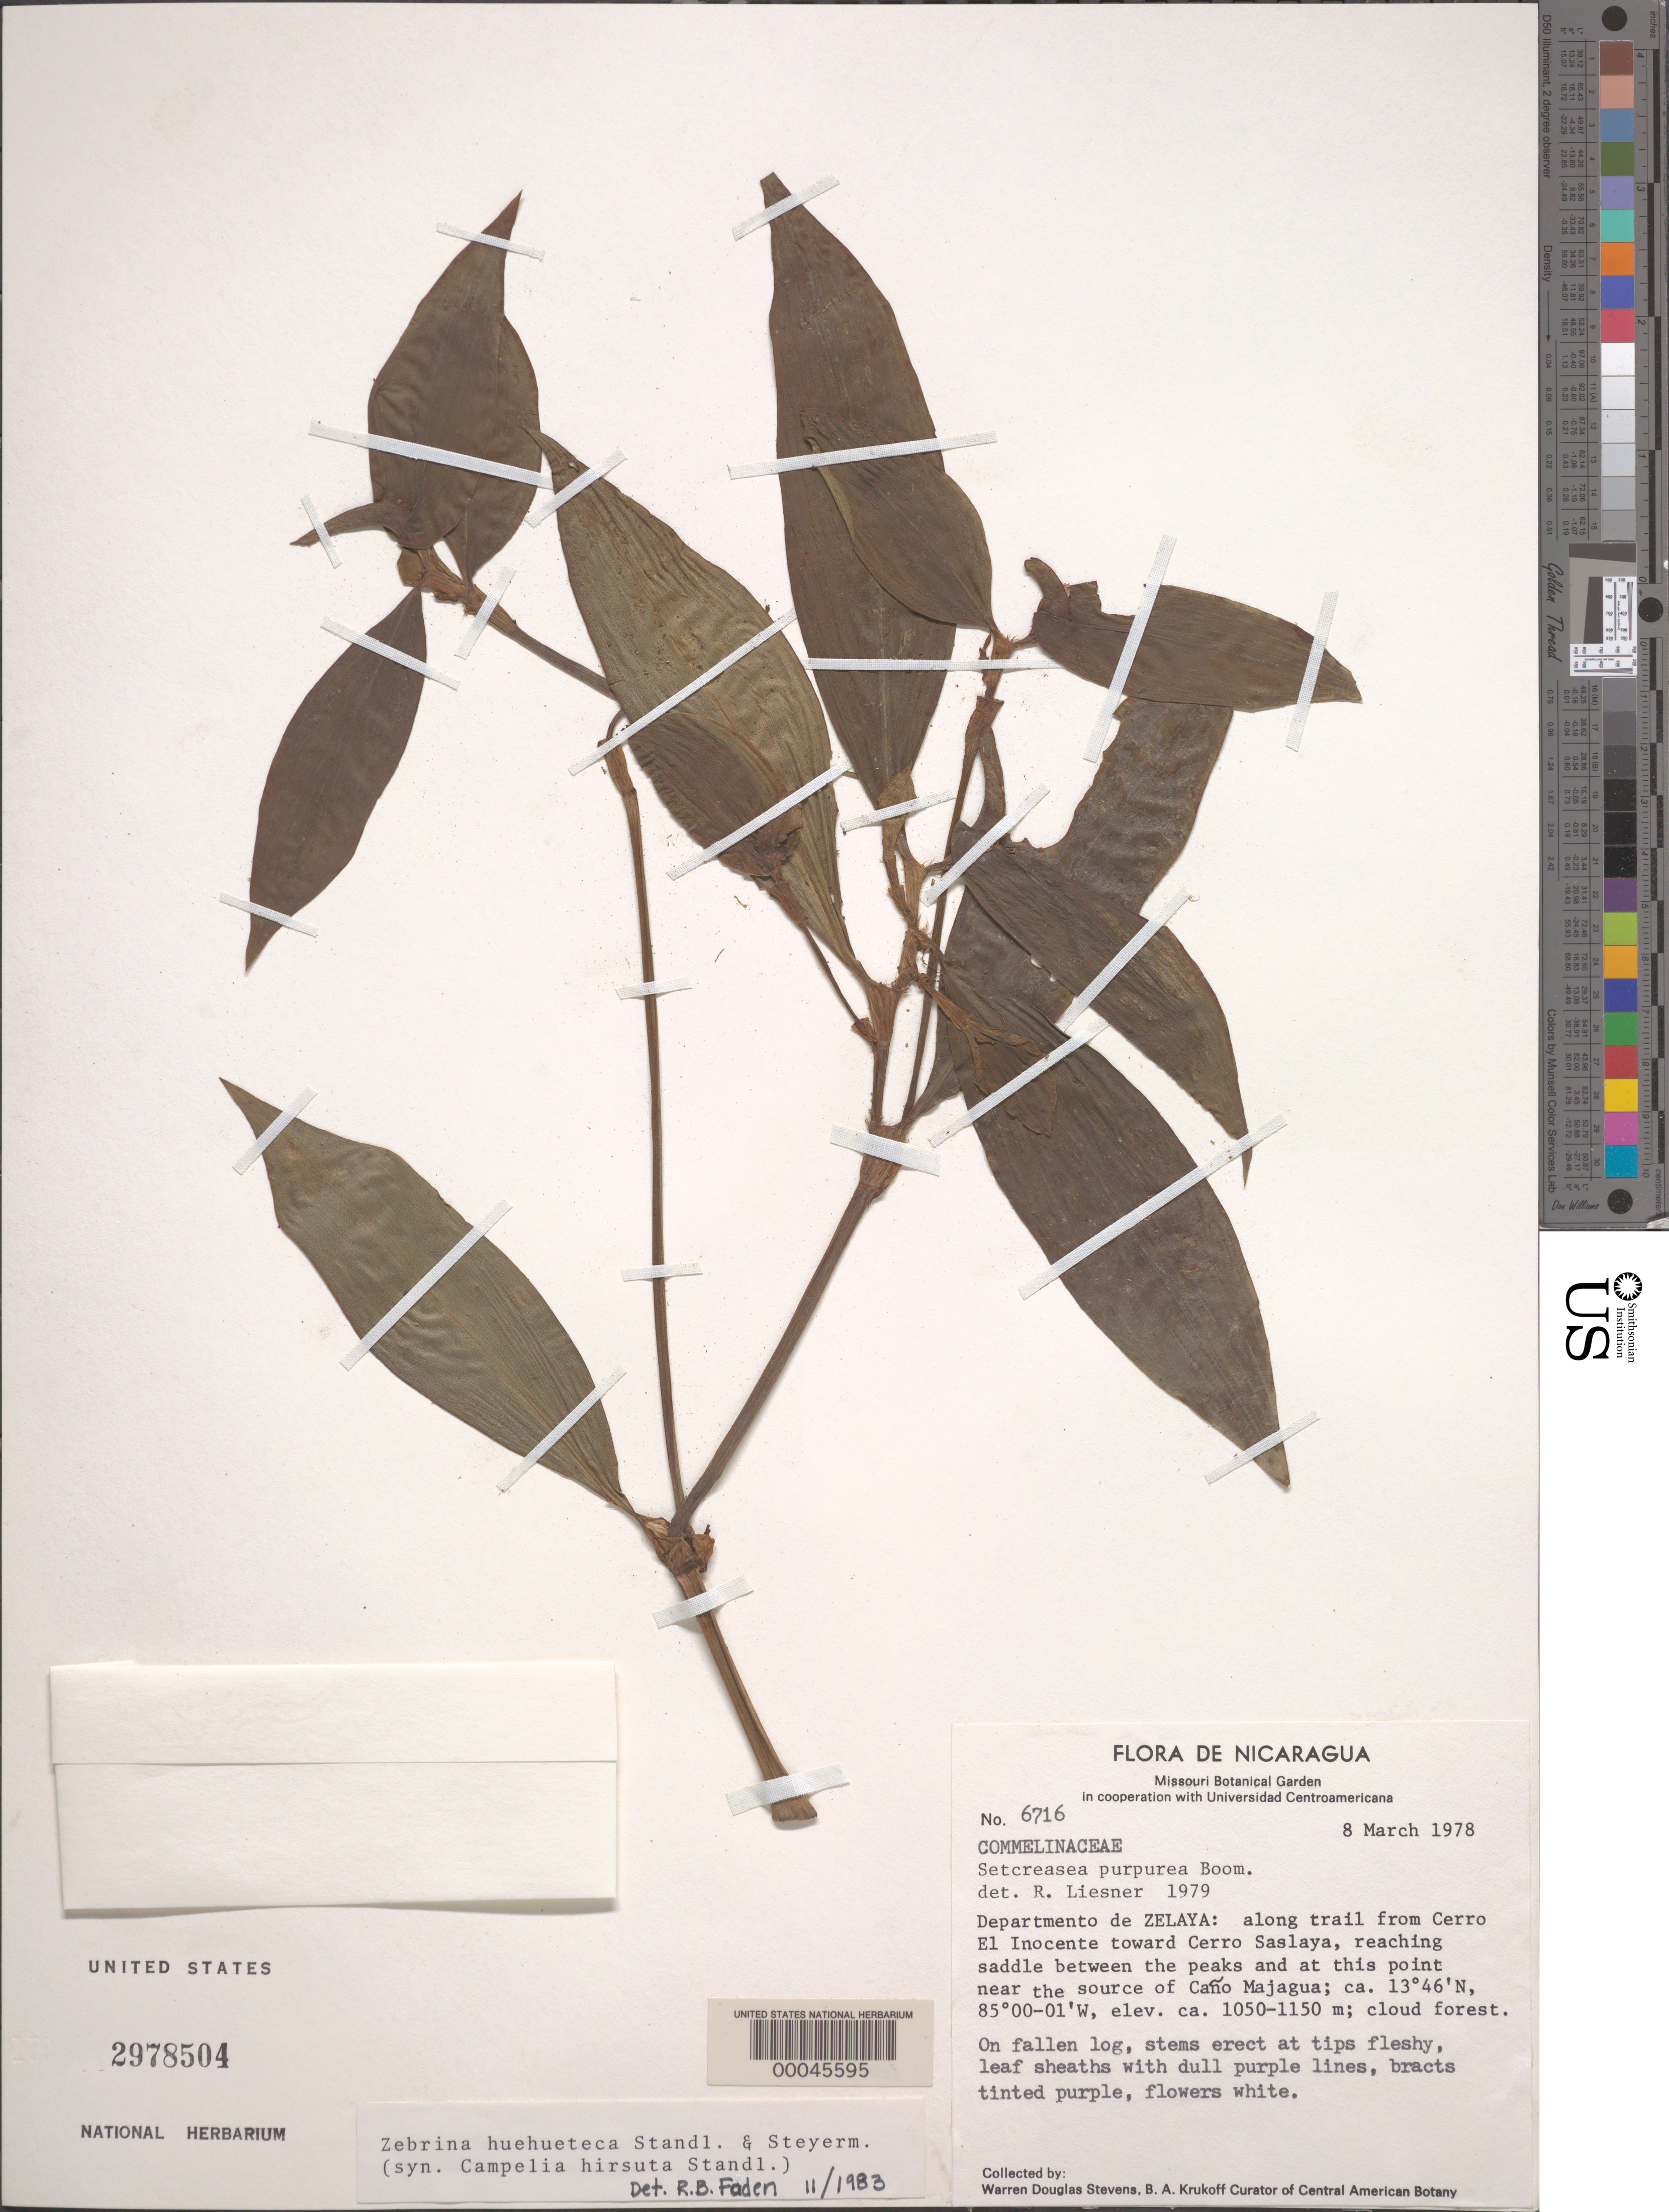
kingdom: Plantae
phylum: Tracheophyta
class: Liliopsida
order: Commelinales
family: Commelinaceae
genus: Tradescantia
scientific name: Tradescantia huehueteca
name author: (Standl. & Steyerm.) D.R. Hunt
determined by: Faden, Robert B., (US), Smithsonian Institution - National Museum of Natural History (UNITED STATES)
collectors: W. D. Stevens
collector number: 6716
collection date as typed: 08 Mar 1978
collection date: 1978-03-08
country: Nicaragua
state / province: Atlántico Norte / Jinotega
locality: From cerro el inocente towards cerro saslaya near source of cano majagua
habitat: On fallen log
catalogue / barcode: US 2978504